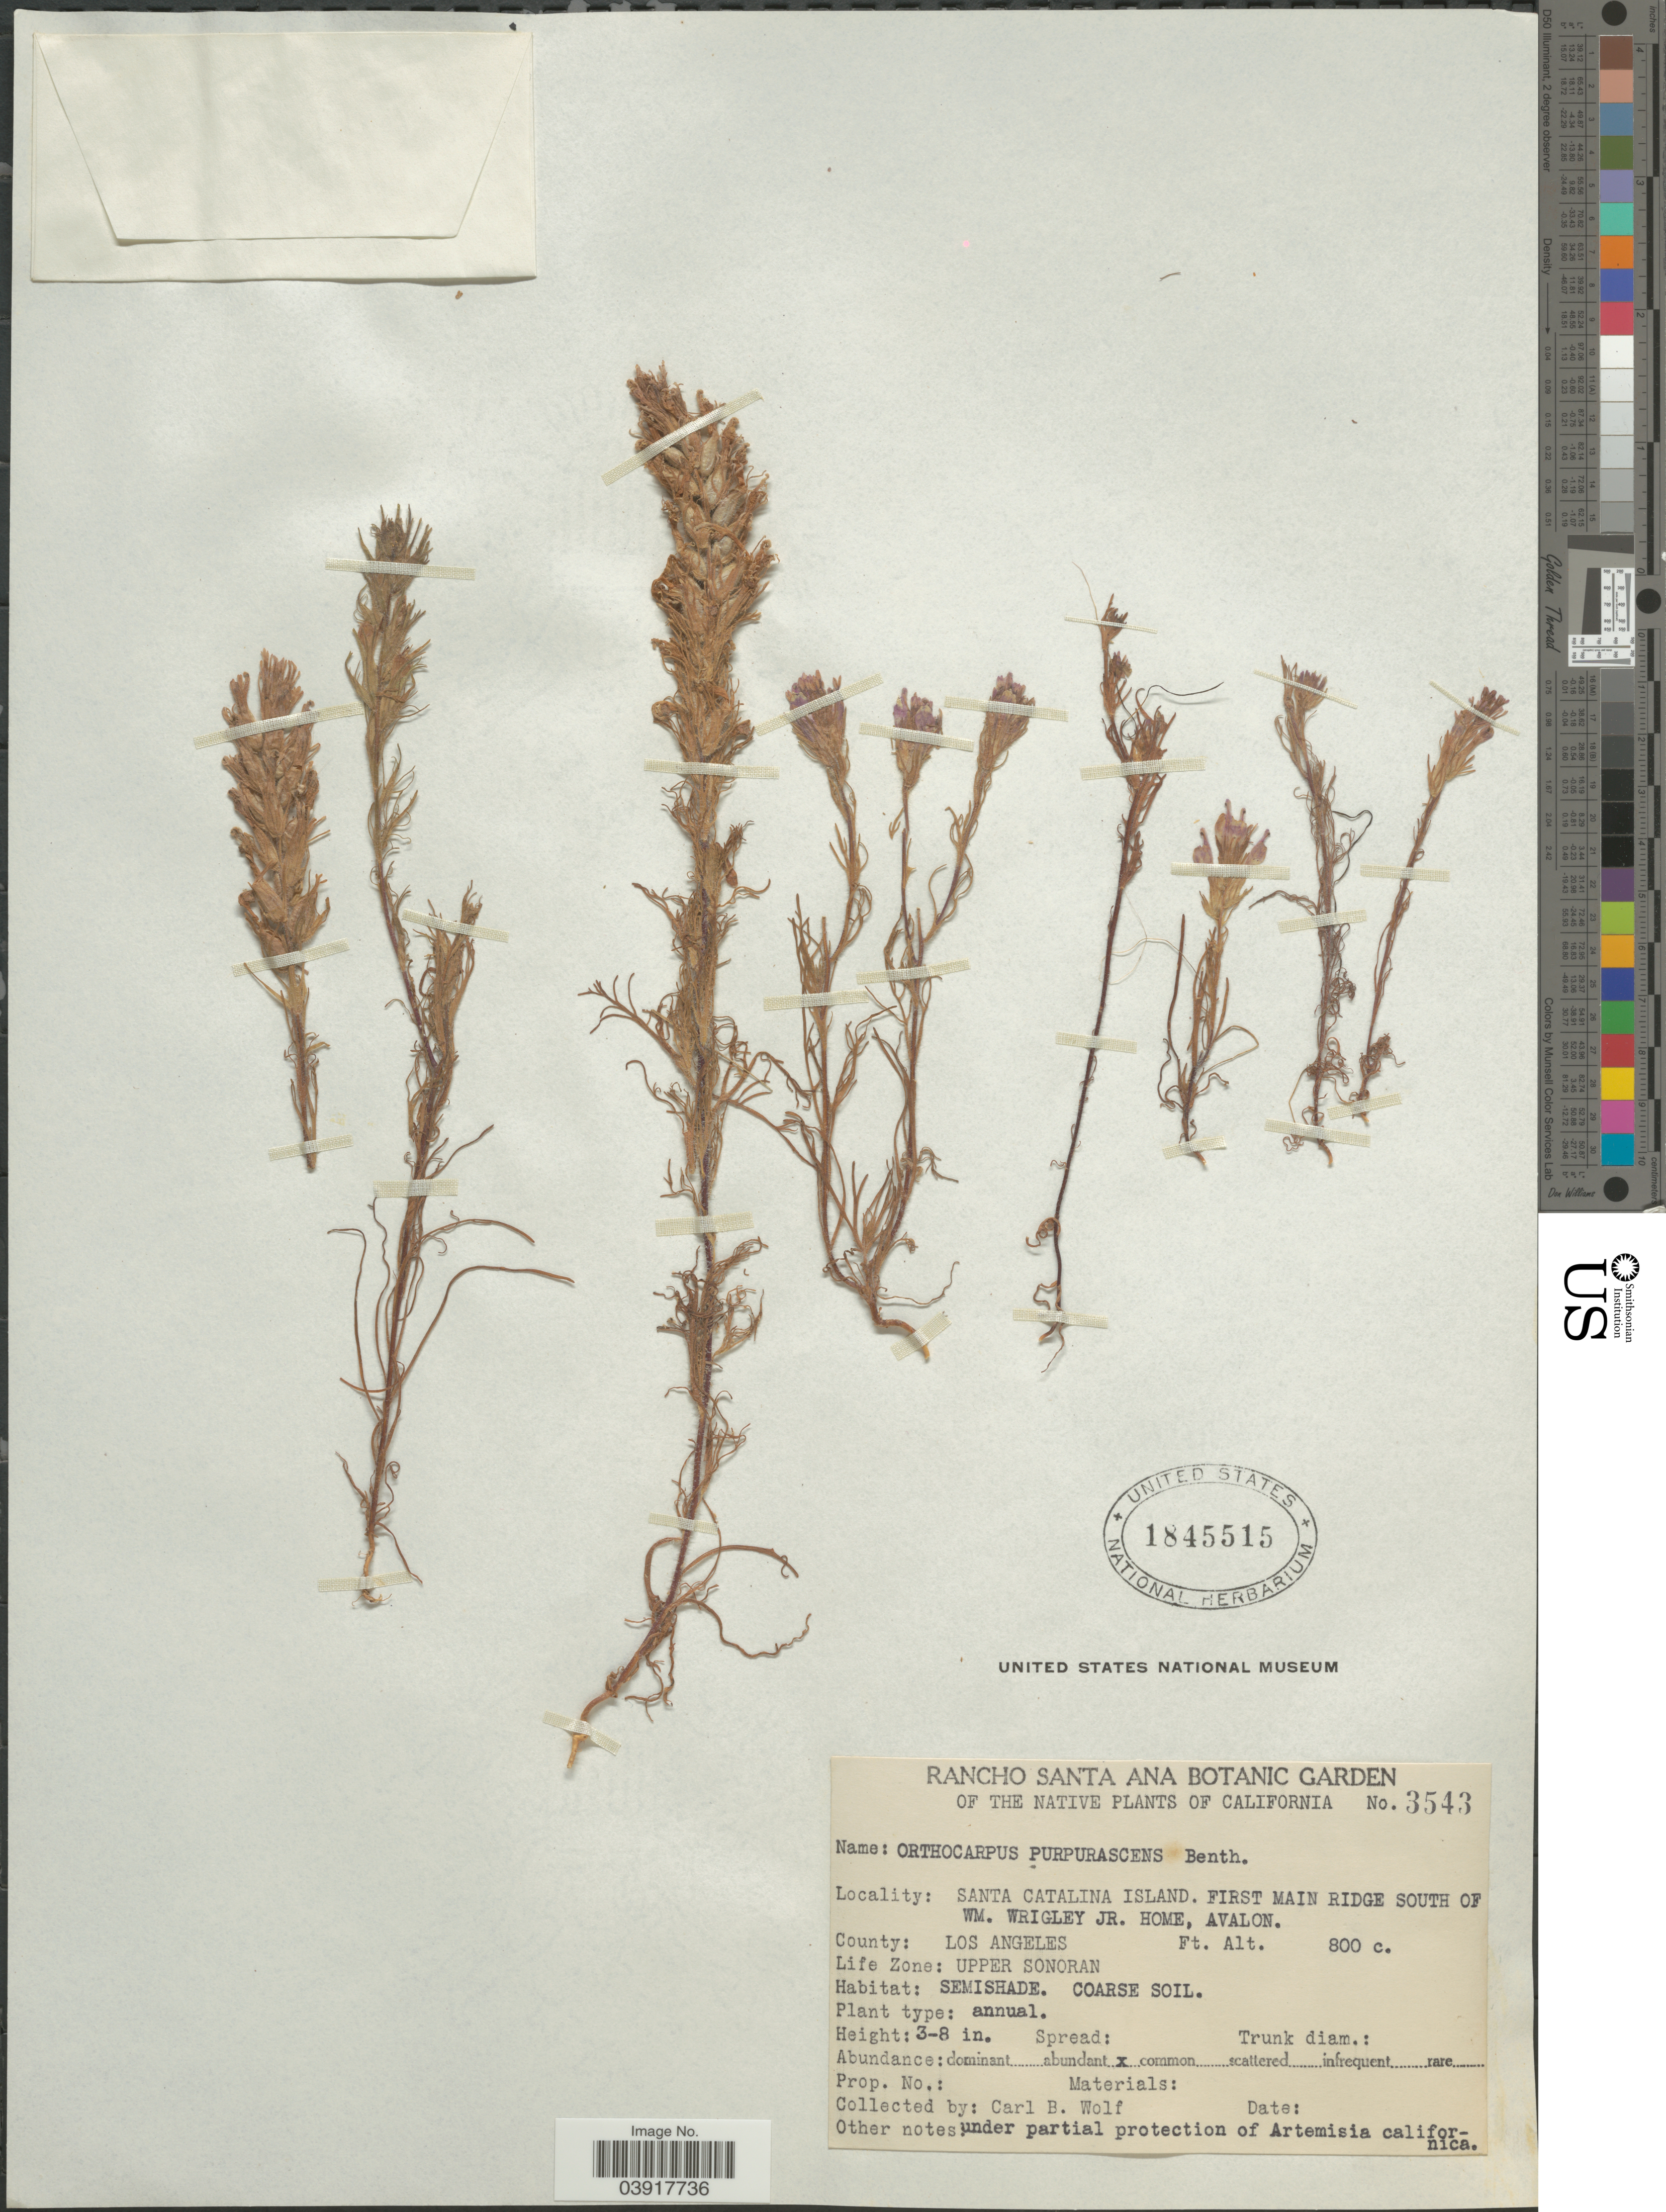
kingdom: Plantae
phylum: Tracheophyta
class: Magnoliopsida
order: Lamiales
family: Orobanchaceae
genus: Orthocarpus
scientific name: Orthocarpus purpurascens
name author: Benth.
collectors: C. B. Wolf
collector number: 3543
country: United States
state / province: California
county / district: Los Angeles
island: Santa Catalina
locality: Santa Catalina Island. First main ridge south of Wm. Wrigley Jr. home, Avalon. County: Los Angeles. Life Zone: Upper Sonoran.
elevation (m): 244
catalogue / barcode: US 1845515